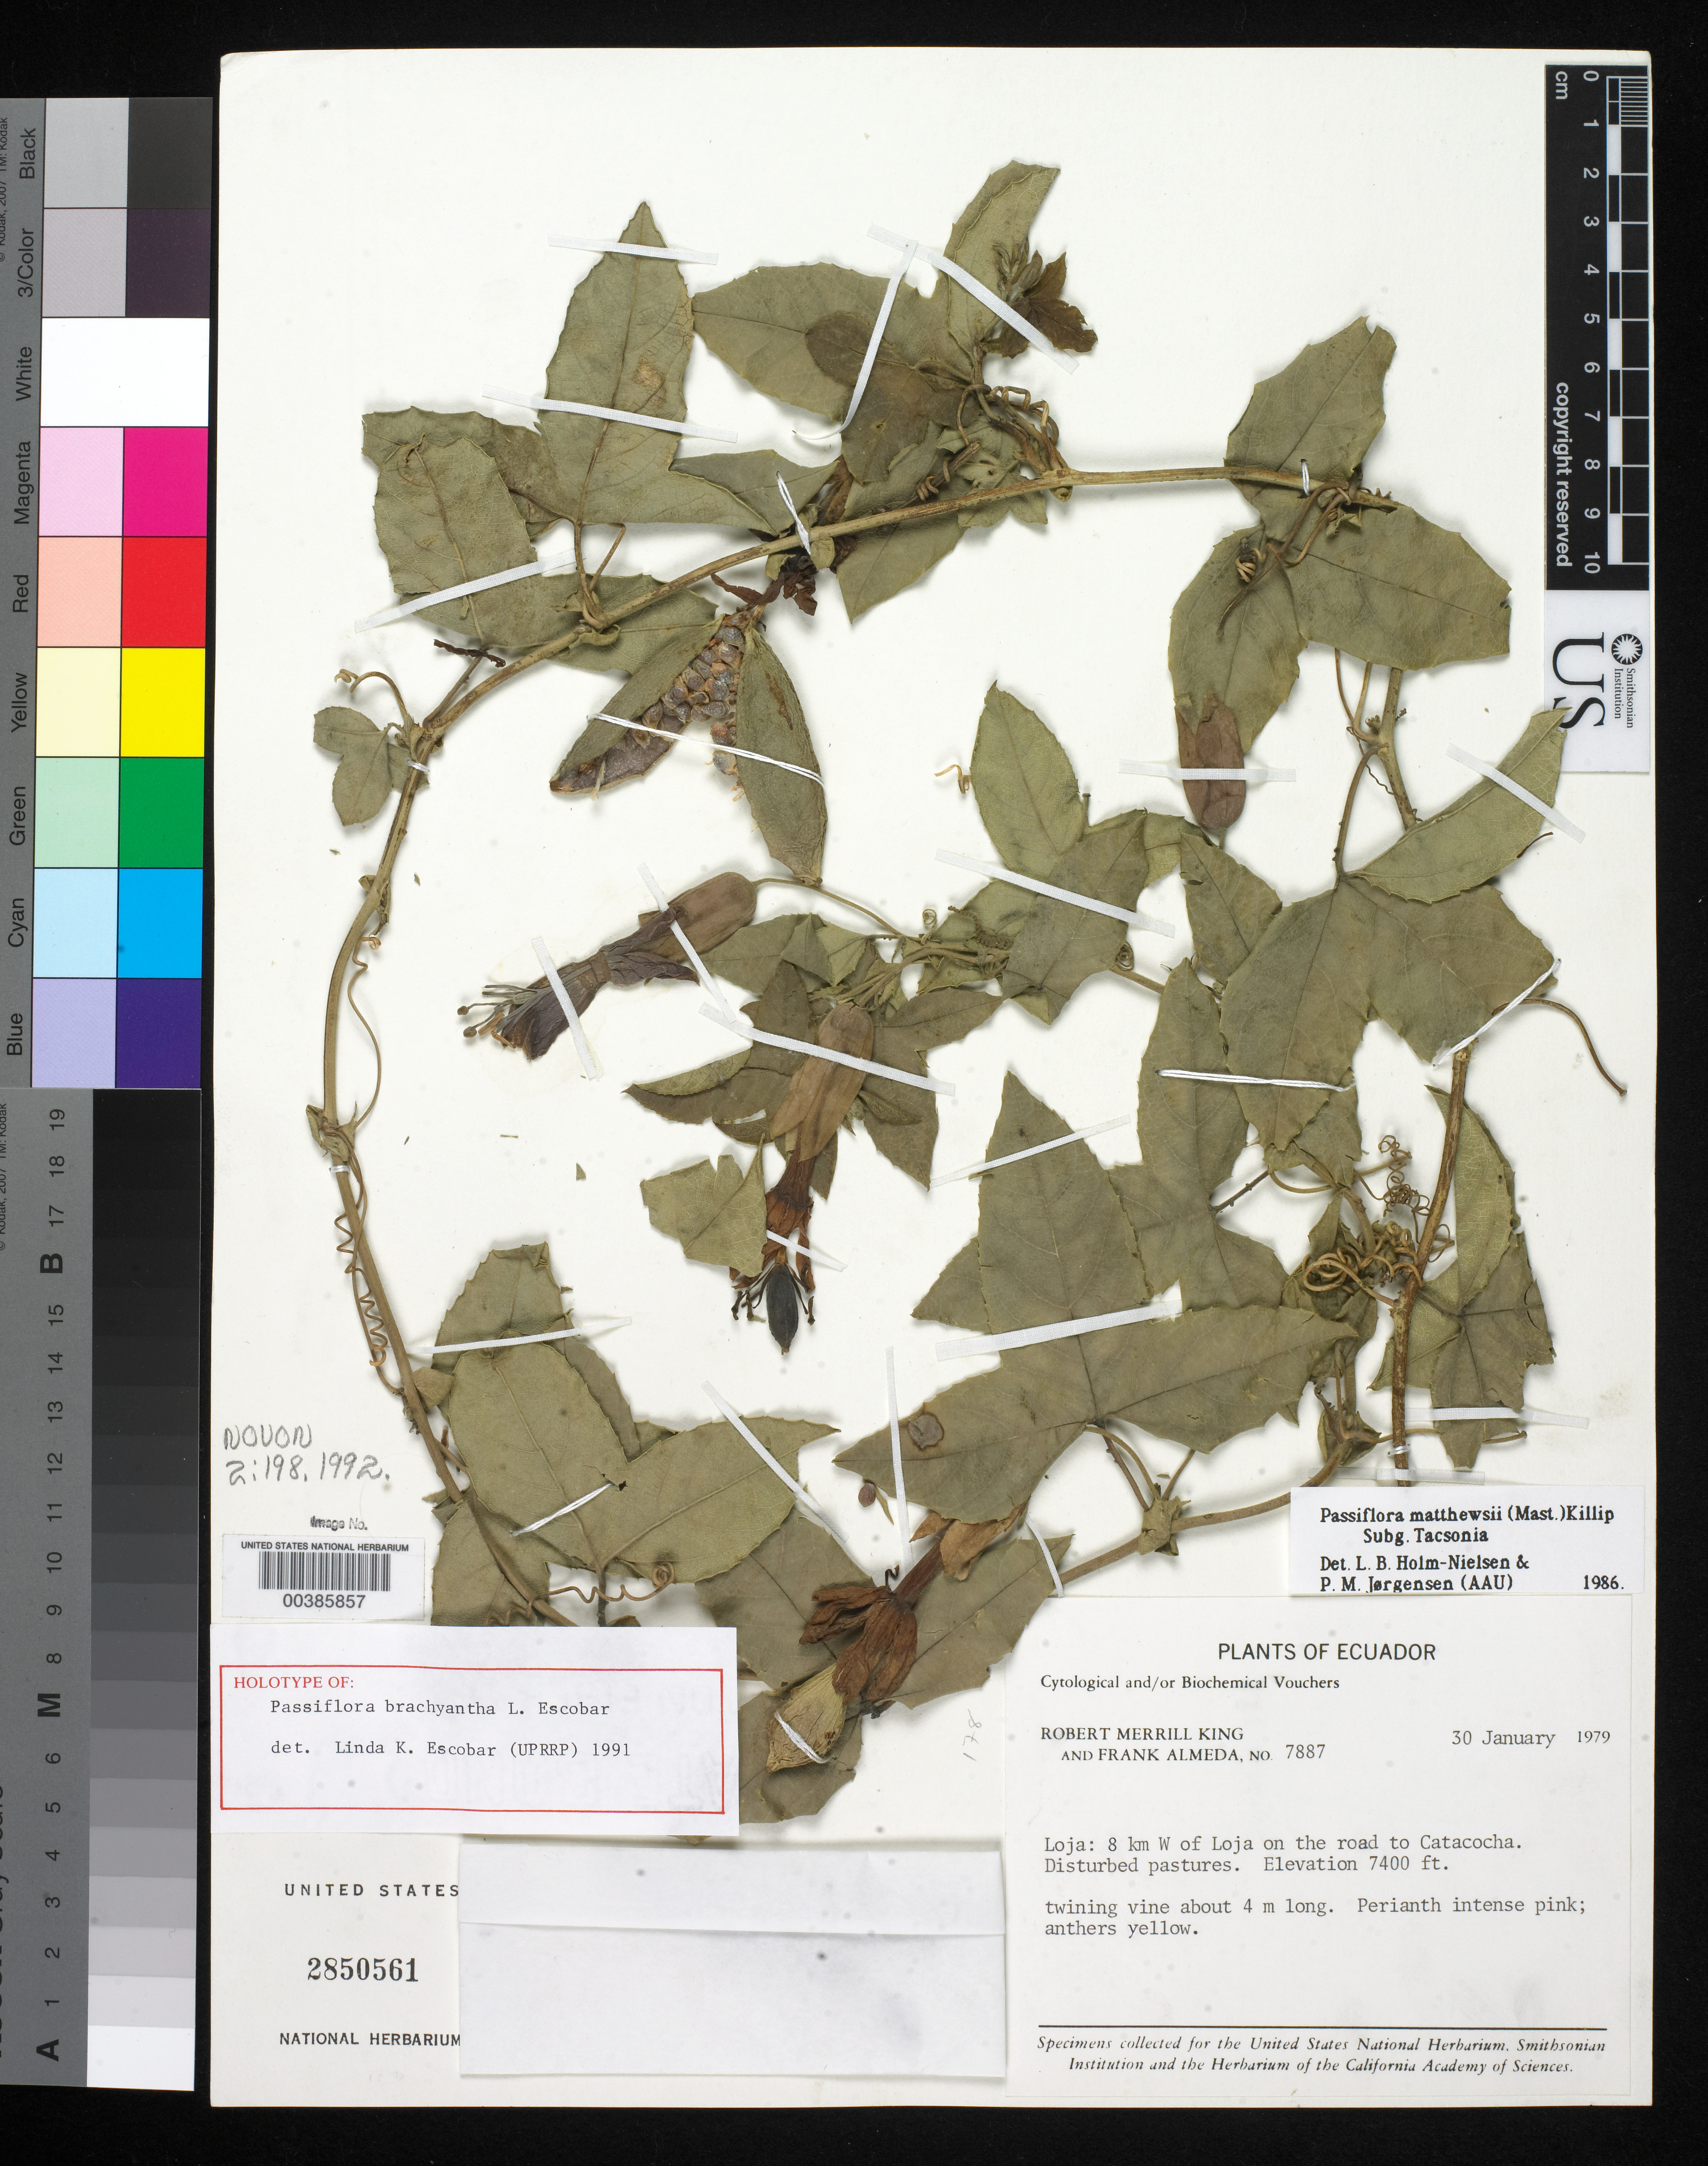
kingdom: Plantae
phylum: Tracheophyta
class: Magnoliopsida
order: Malpighiales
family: Passifloraceae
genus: Passiflora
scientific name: Passiflora brachyantha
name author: L.K. Escobar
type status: Holotype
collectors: R. M. King & F. Almeda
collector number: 7887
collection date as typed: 30 Jan 1979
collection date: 1979-01-30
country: Ecuador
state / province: Loja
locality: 8 km W of Loja on road to Catacocha.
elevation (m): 2256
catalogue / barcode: US 2850561